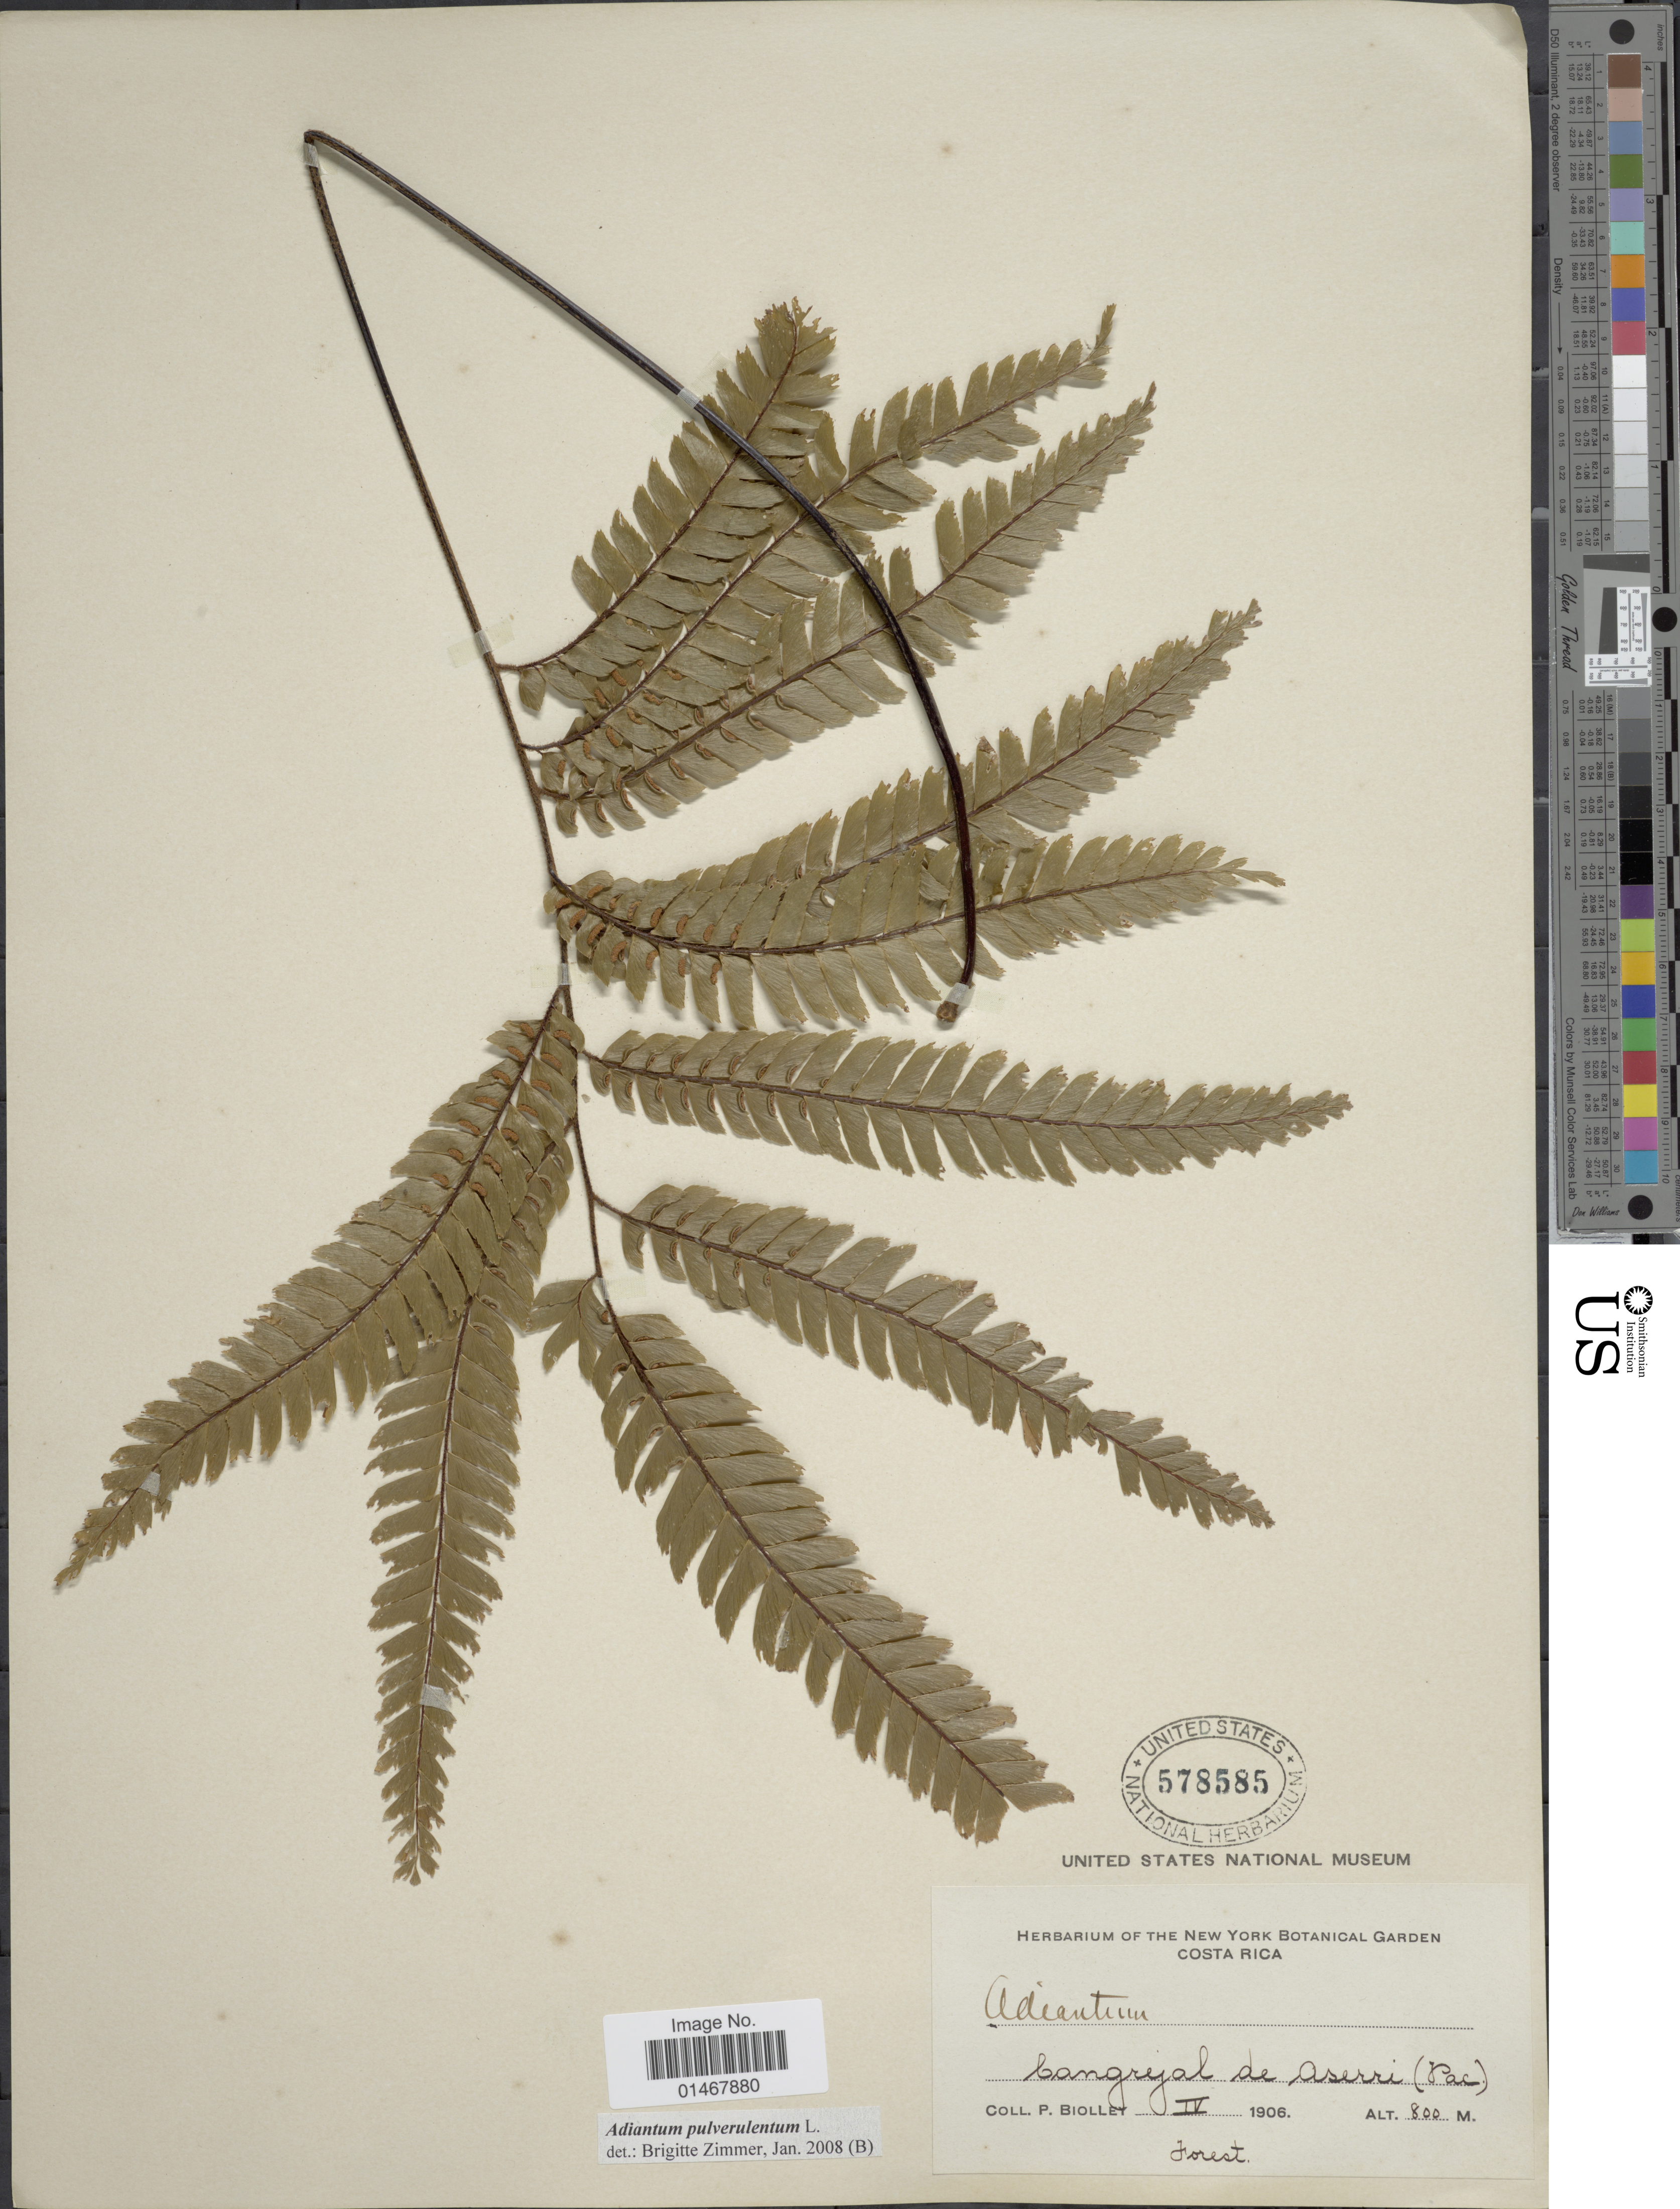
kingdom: Plantae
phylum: Tracheophyta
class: Polypodiopsida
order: Polypodiales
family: Pteridaceae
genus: Adiantum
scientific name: Adiantum pulverulentum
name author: L.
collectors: P. Biolley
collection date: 1906-04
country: Costa Rica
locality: Cangrejal de Aserri (Pac.)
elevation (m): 800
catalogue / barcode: US 578585